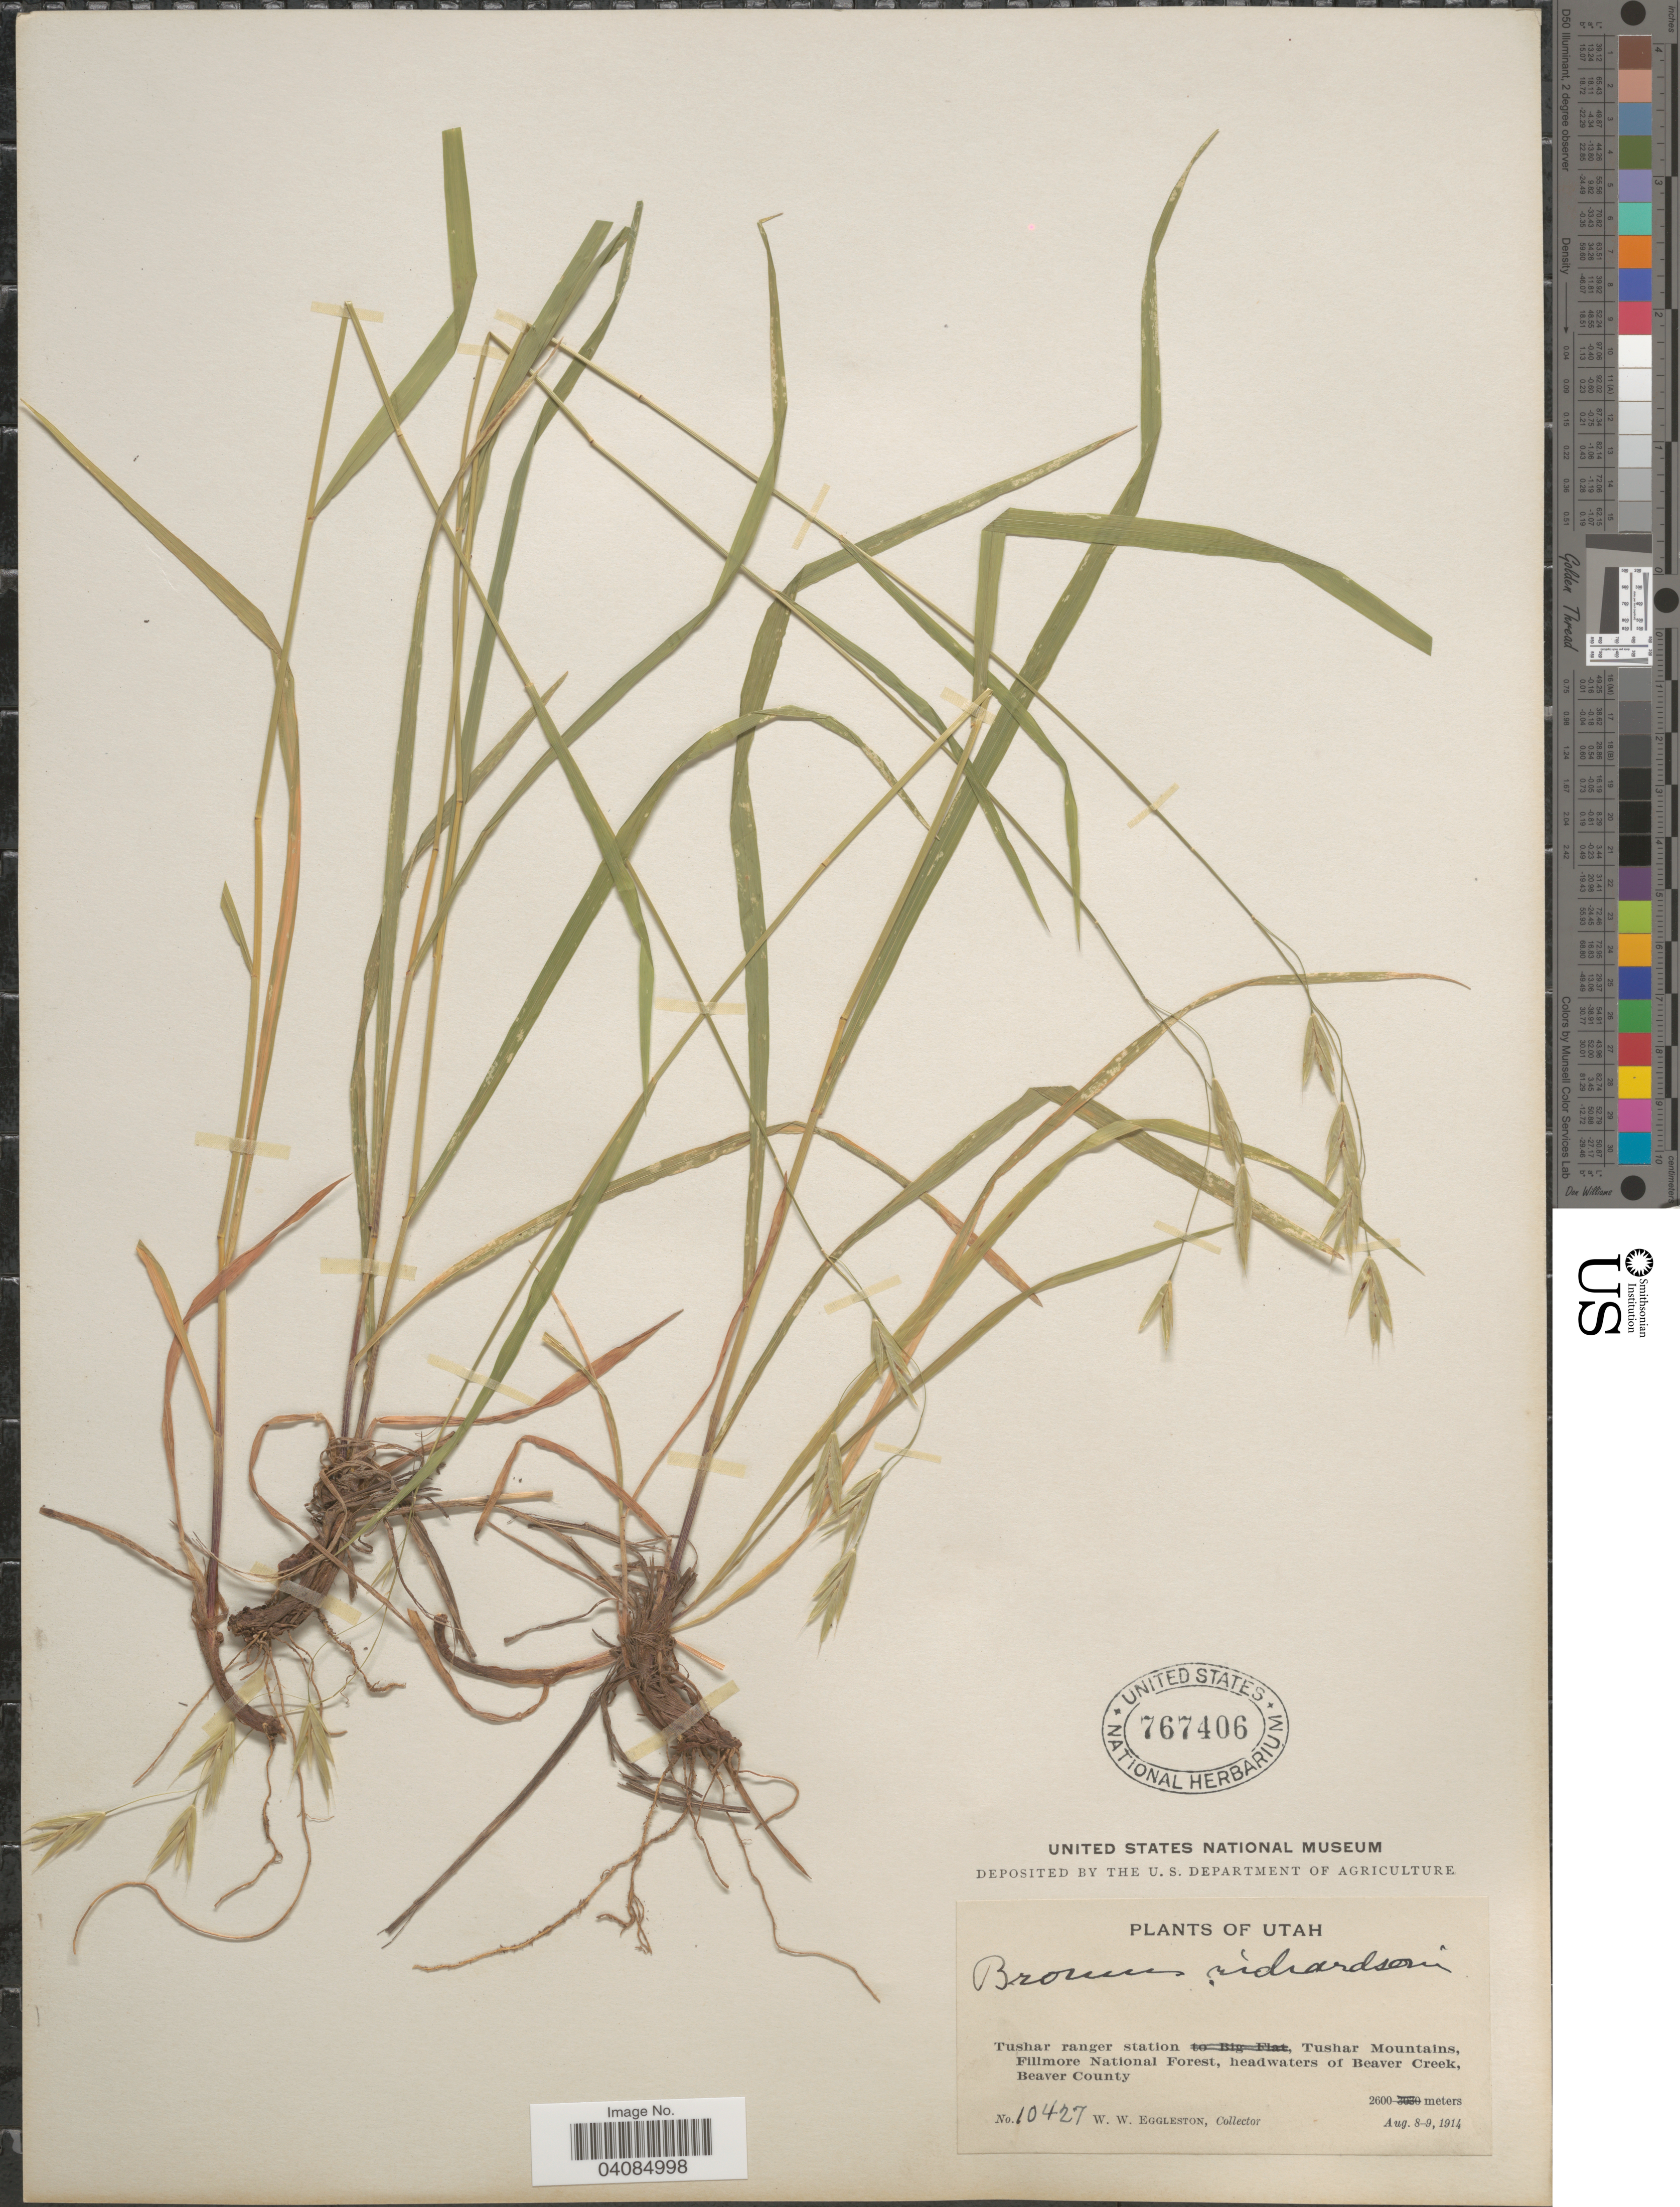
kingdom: Plantae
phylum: Tracheophyta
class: Liliopsida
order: Poales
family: Poaceae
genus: Bromus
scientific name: Bromus racemosus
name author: L.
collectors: W. W. Eggleston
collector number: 10427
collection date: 1914-08-08/1914-08-09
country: United States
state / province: Utah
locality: Tushar ranger station. Tushar Mountains, Fillmore National Forest, headwaters of Beaver Creek, Beaver County.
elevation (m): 2600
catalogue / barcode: US 767406